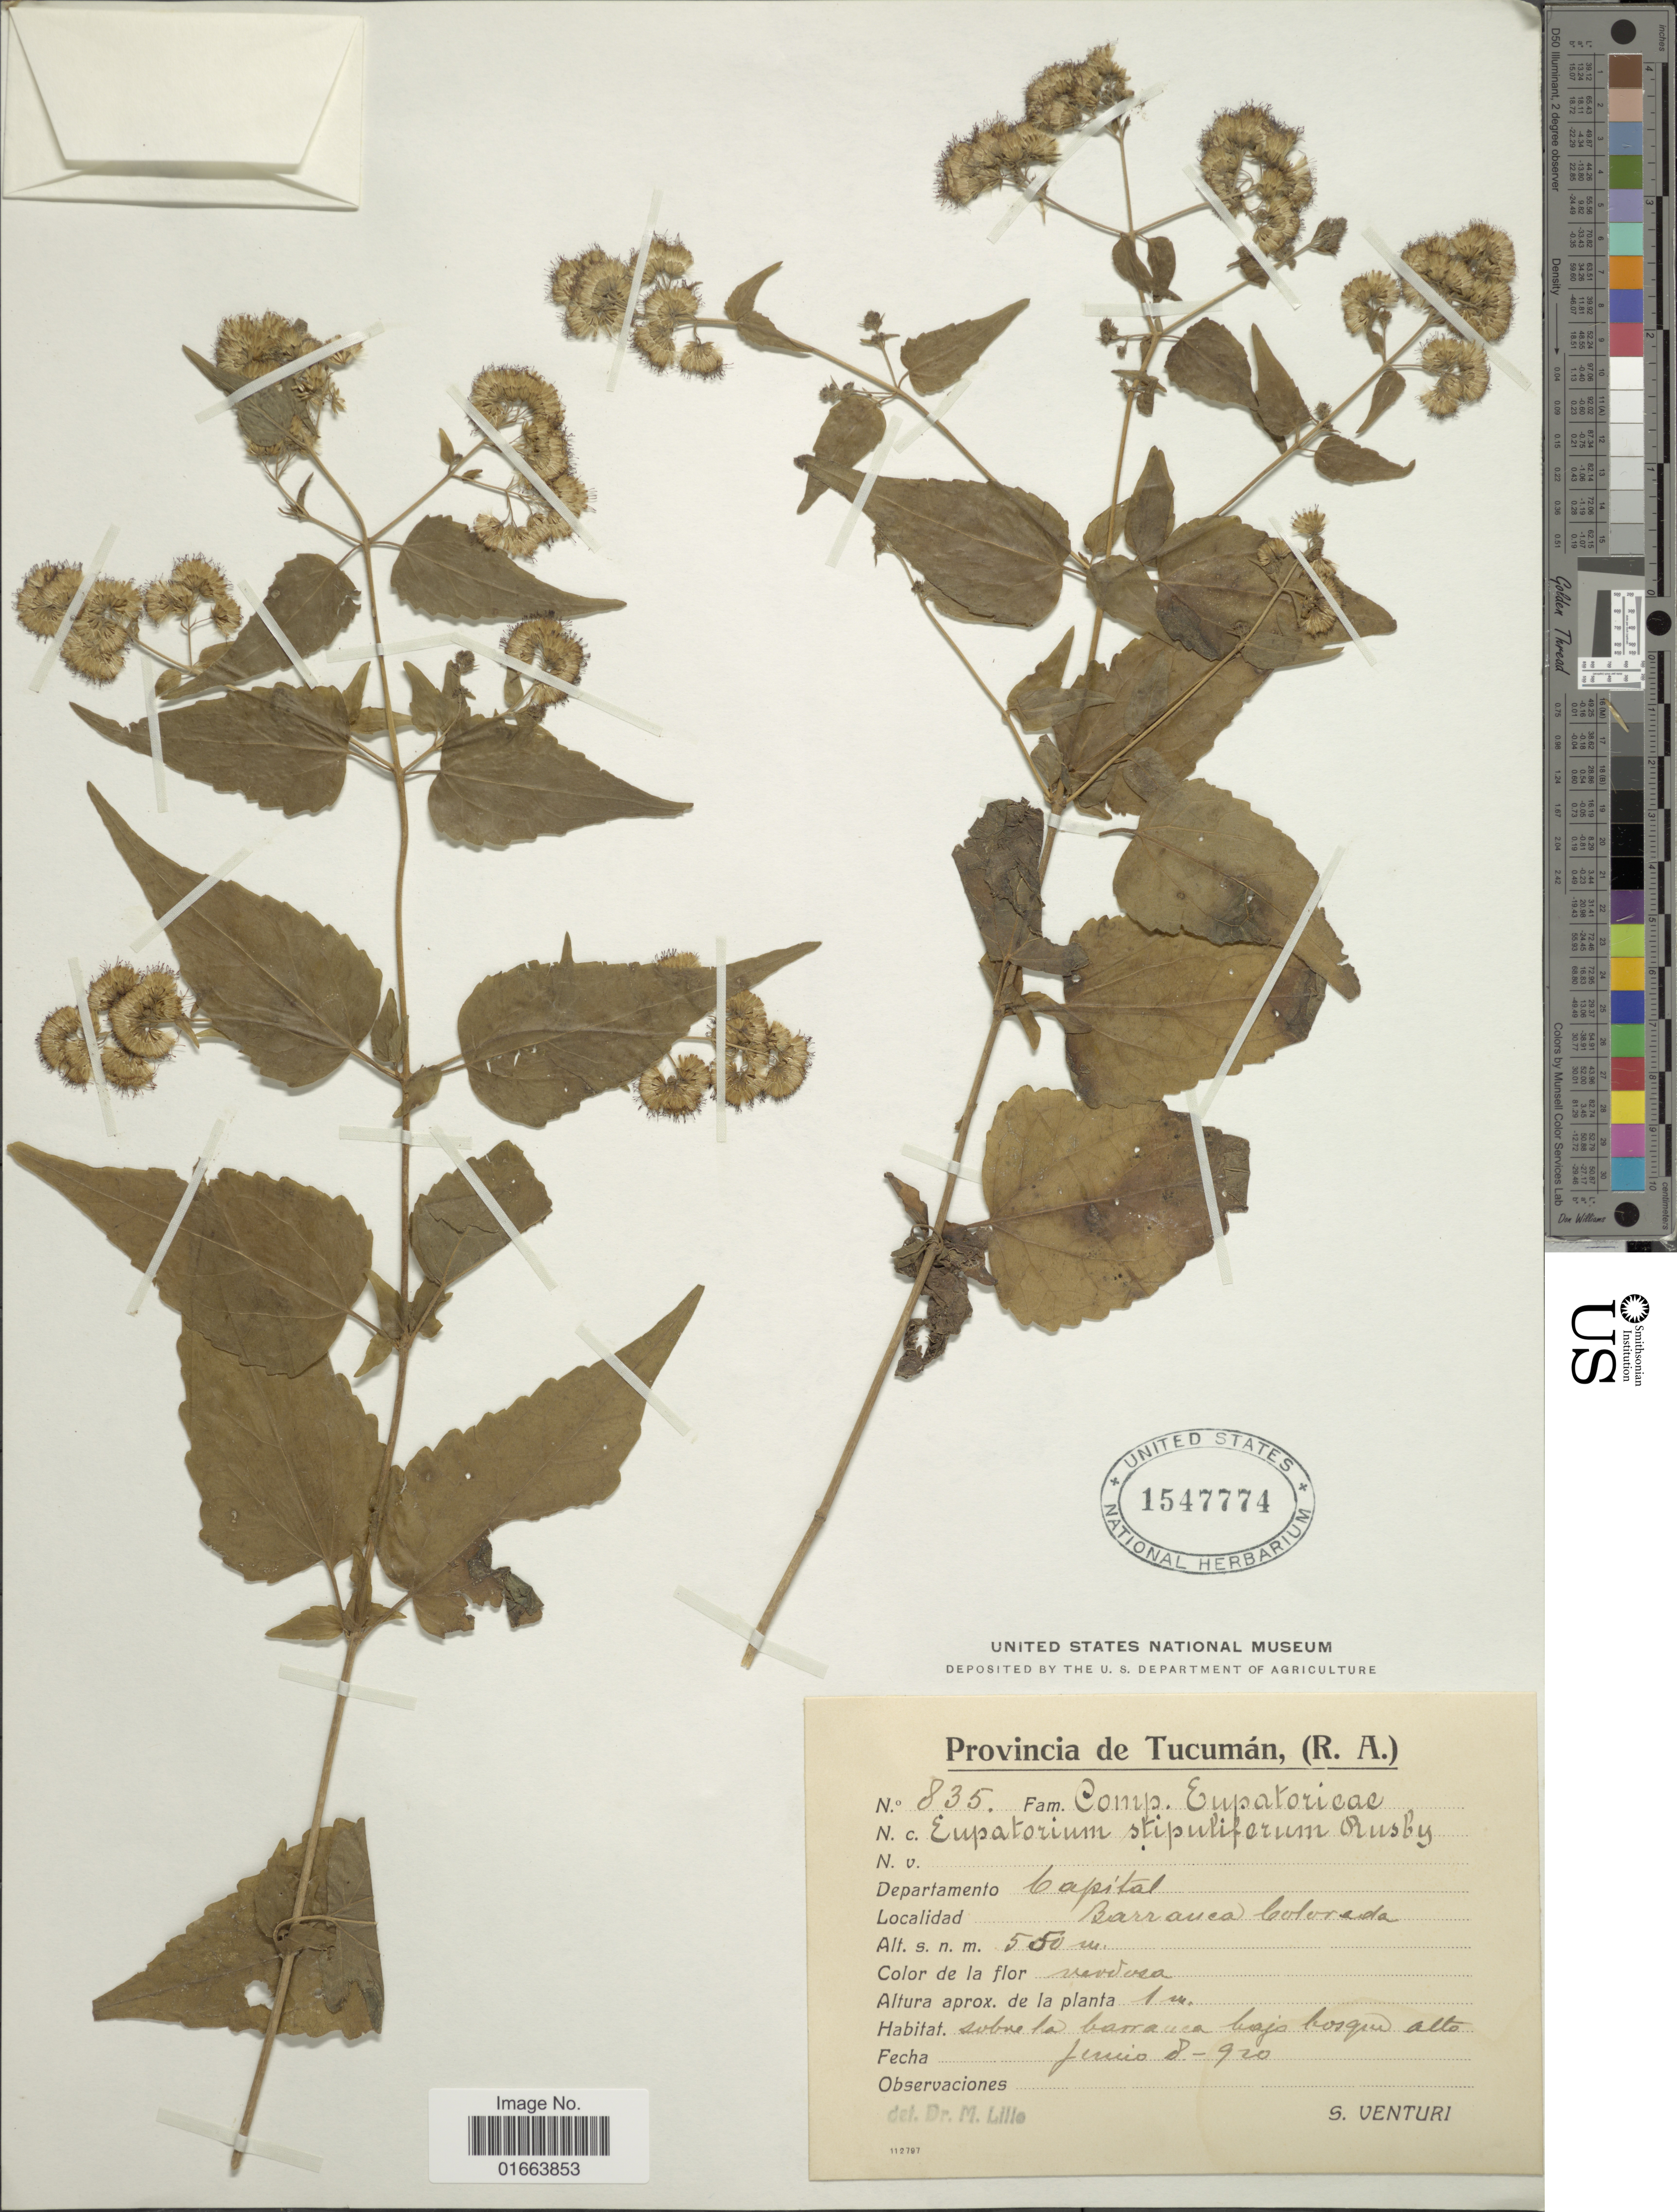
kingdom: Plantae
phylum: Tracheophyta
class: Magnoliopsida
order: Asterales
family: Asteraceae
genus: Koanophyllon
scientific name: Koanophyllon stipulifera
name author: (Rusby) R.M. King & H. Rob.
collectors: S. Venturi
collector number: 835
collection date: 1920-06-08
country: Argentina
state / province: Tucuman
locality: Departamento Capital. Barranca Colorada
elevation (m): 550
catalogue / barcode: US 1547774